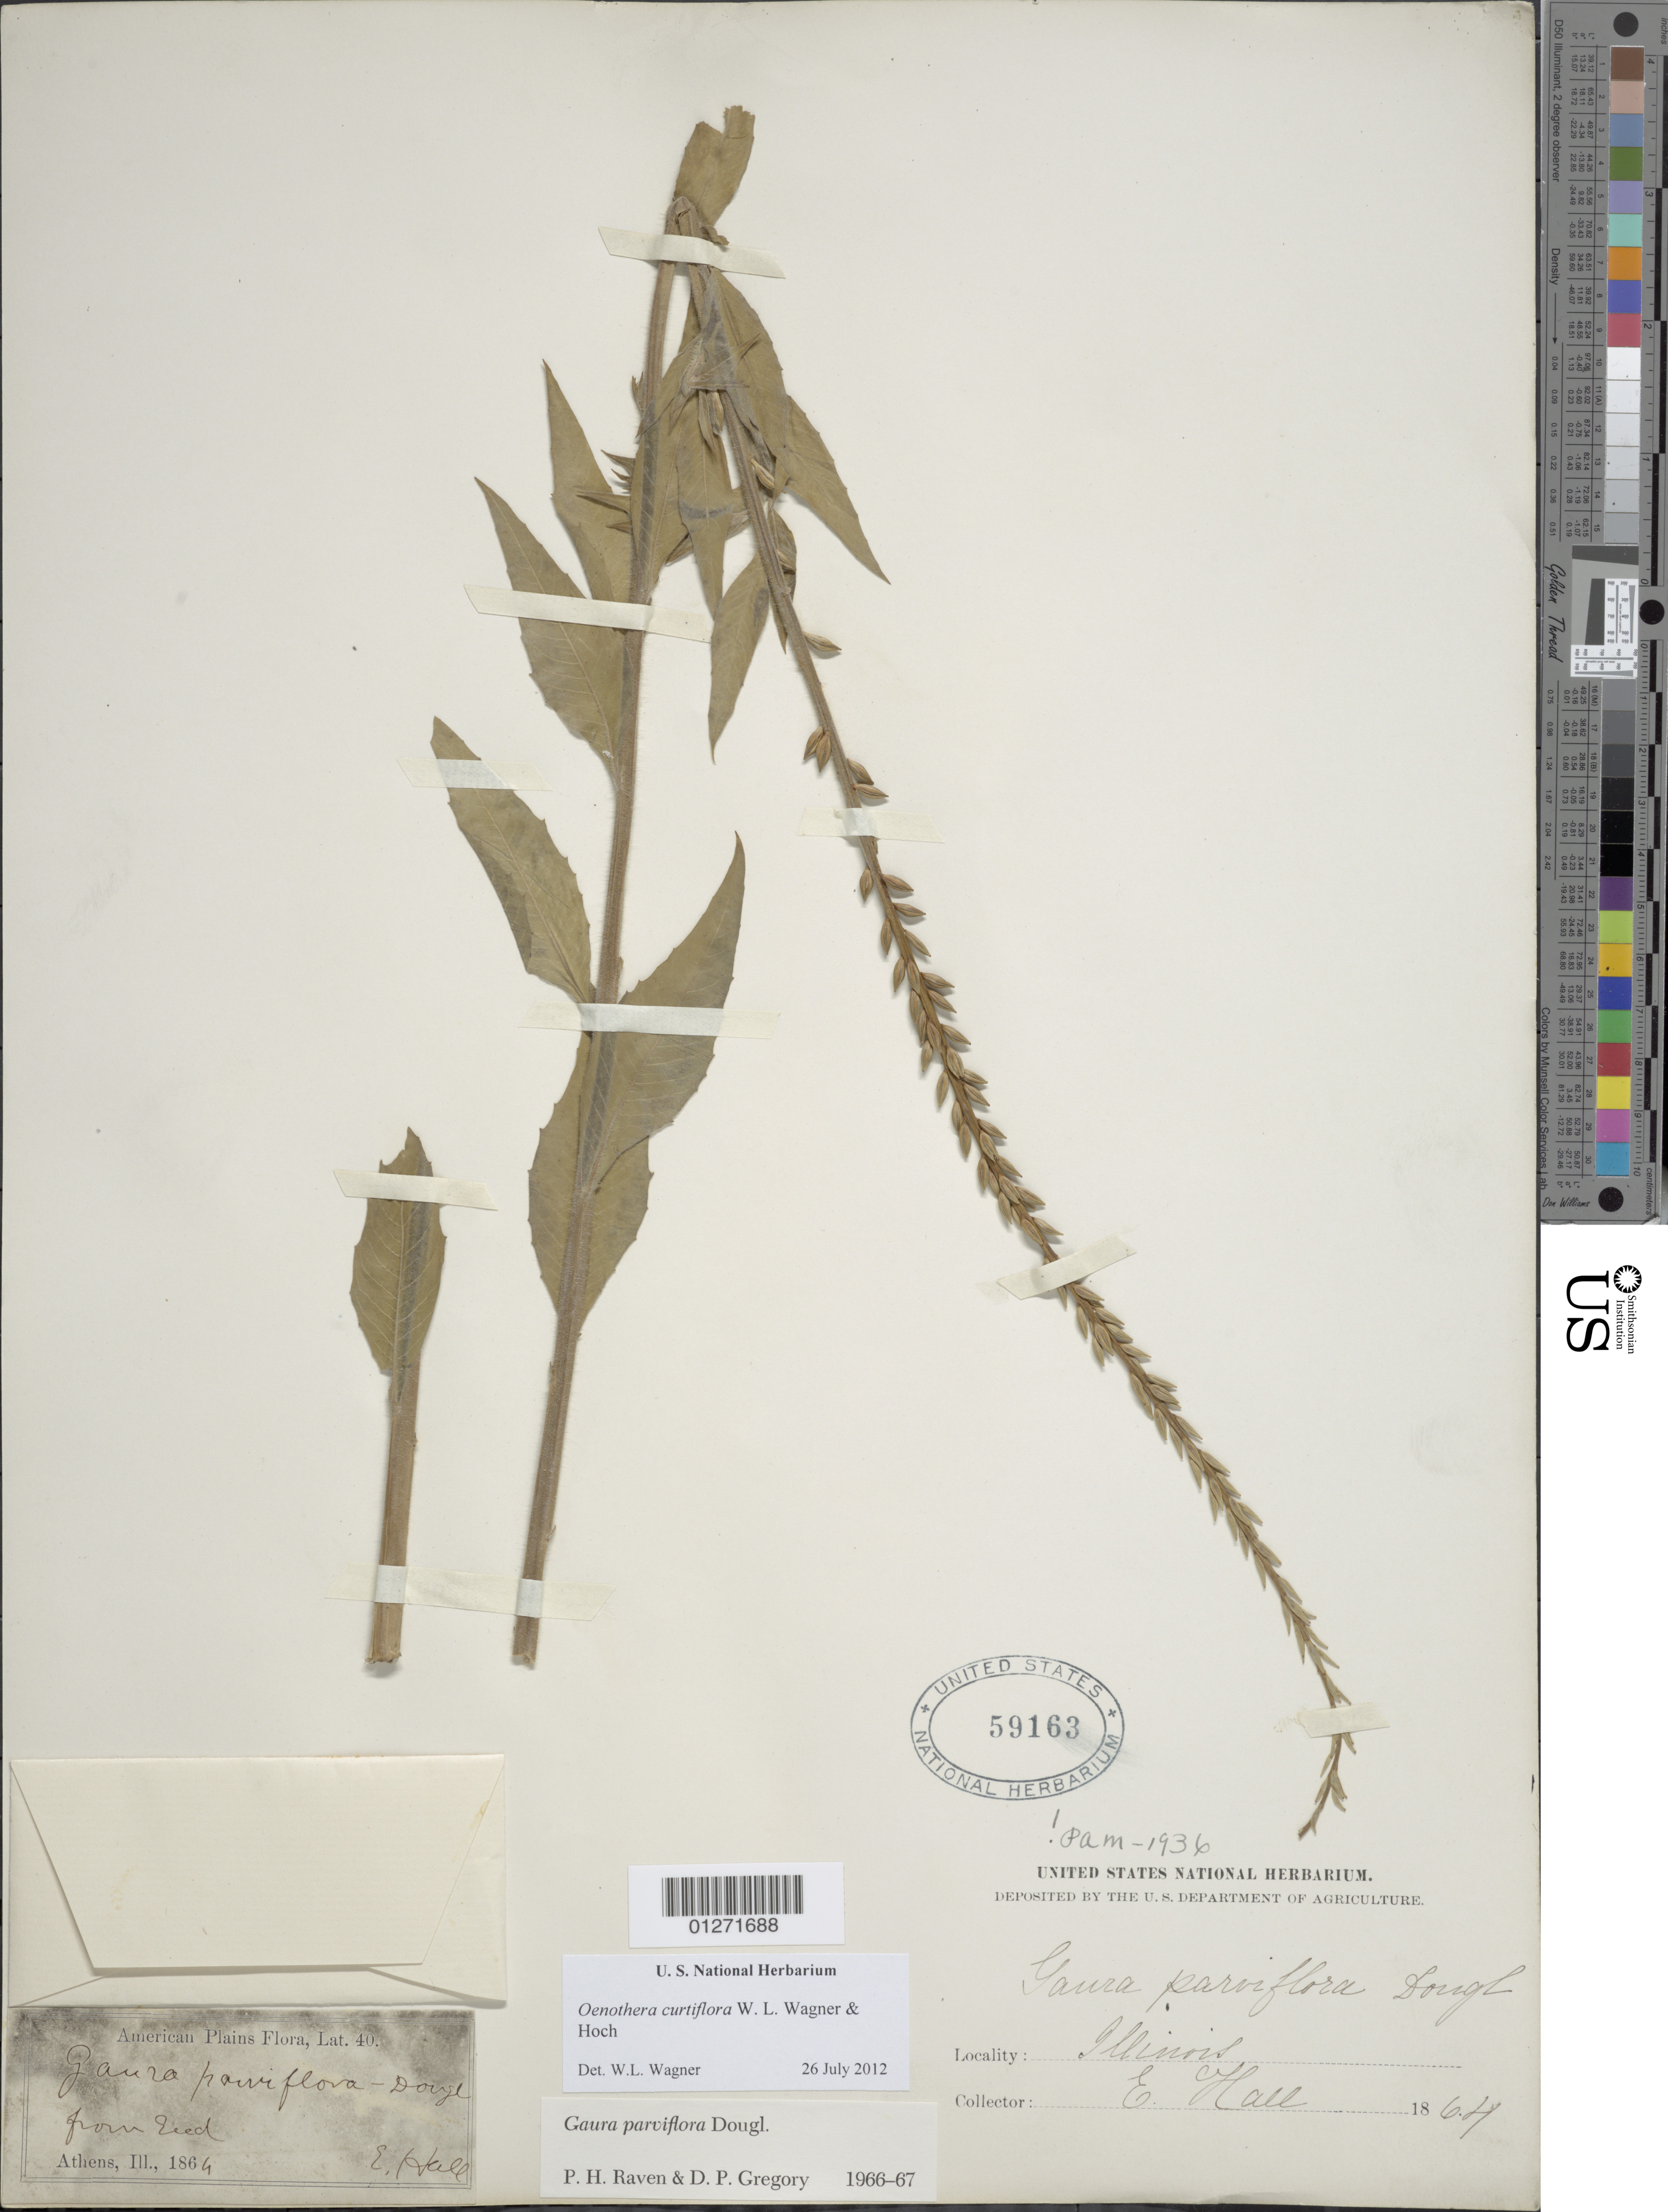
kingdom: Plantae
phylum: Tracheophyta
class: Magnoliopsida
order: Myrtales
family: Onagraceae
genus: Oenothera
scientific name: Oenothera curtiflora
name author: W.L. Wagner & Hoch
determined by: Wagner, W. L., (BOT), Smithsonian Institution - National Museum of Natural History (UNITED STATES)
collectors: E. Hall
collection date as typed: Sep 1864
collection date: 1864-09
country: United States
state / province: Illinois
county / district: Menard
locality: Athens.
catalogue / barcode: US 59163